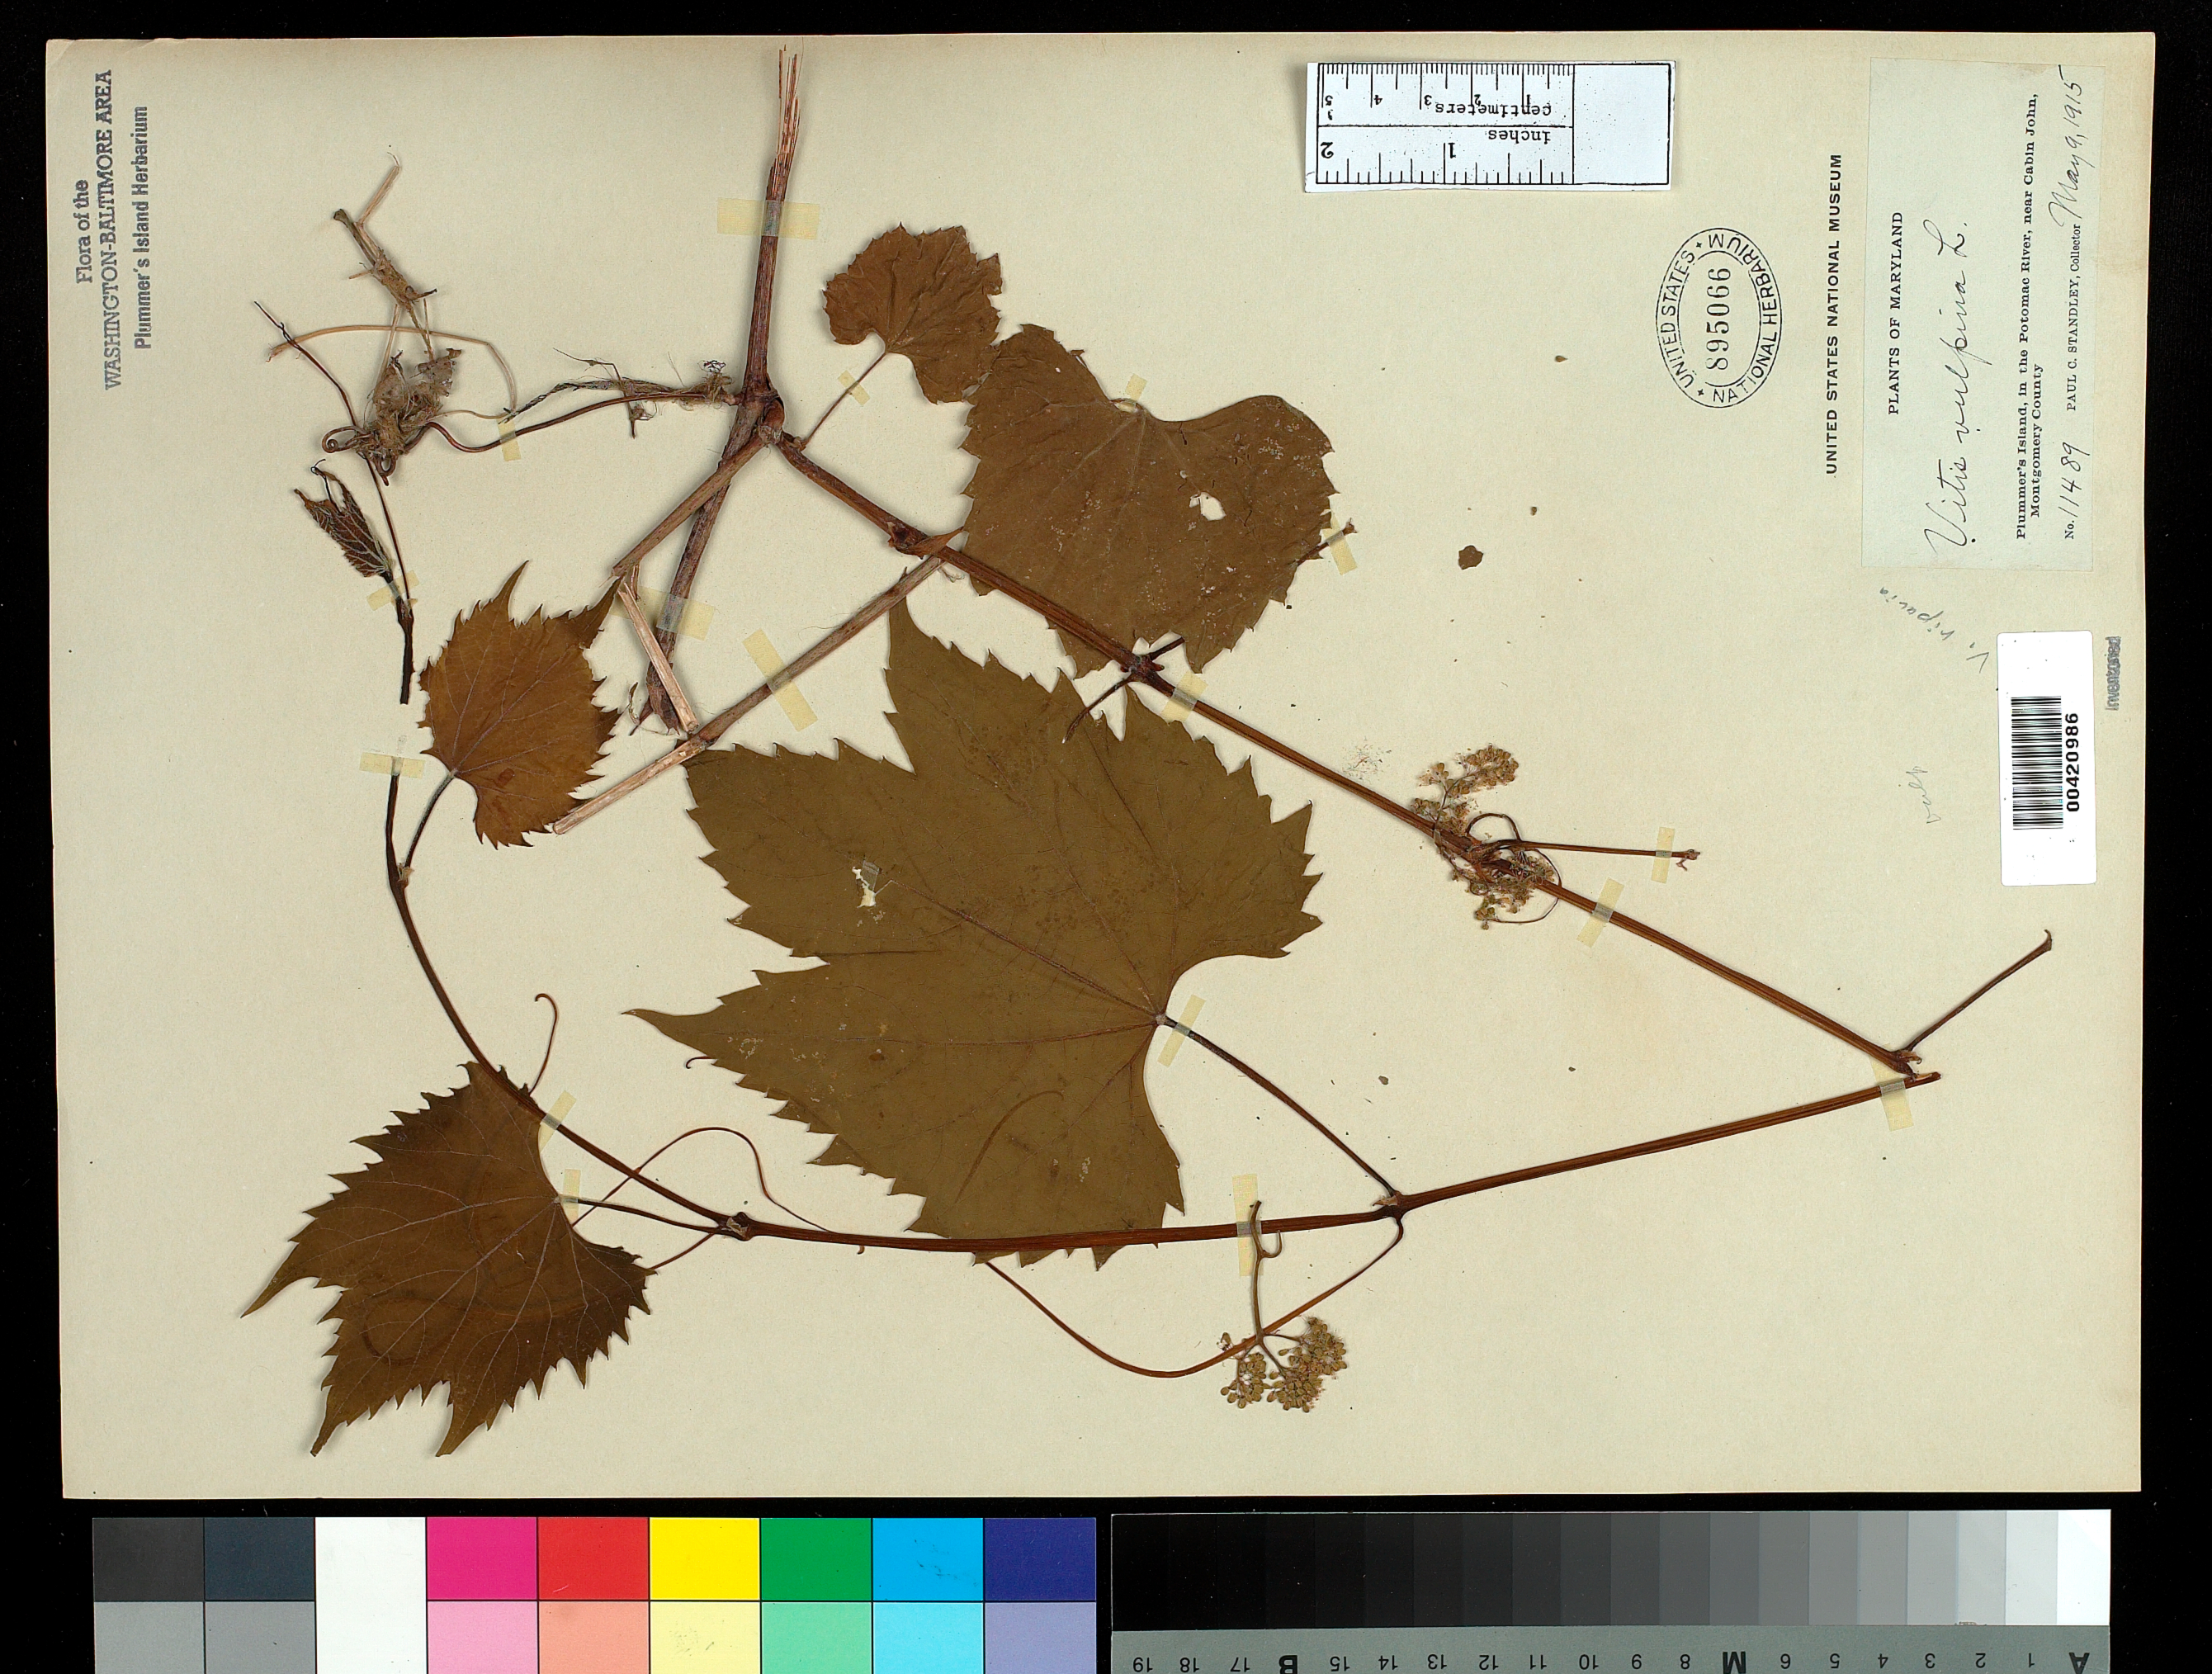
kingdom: Plantae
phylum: Tracheophyta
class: Magnoliopsida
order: Vitales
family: Vitaceae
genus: Vitis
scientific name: Vitis riparia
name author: Michx.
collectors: P. C. Standley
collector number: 11489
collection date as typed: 09 May 1915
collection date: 1915-05-09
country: United States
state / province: Maryland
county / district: Montgomery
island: Plummers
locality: Plummer's Island C. & O. Canal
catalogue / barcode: US 895066